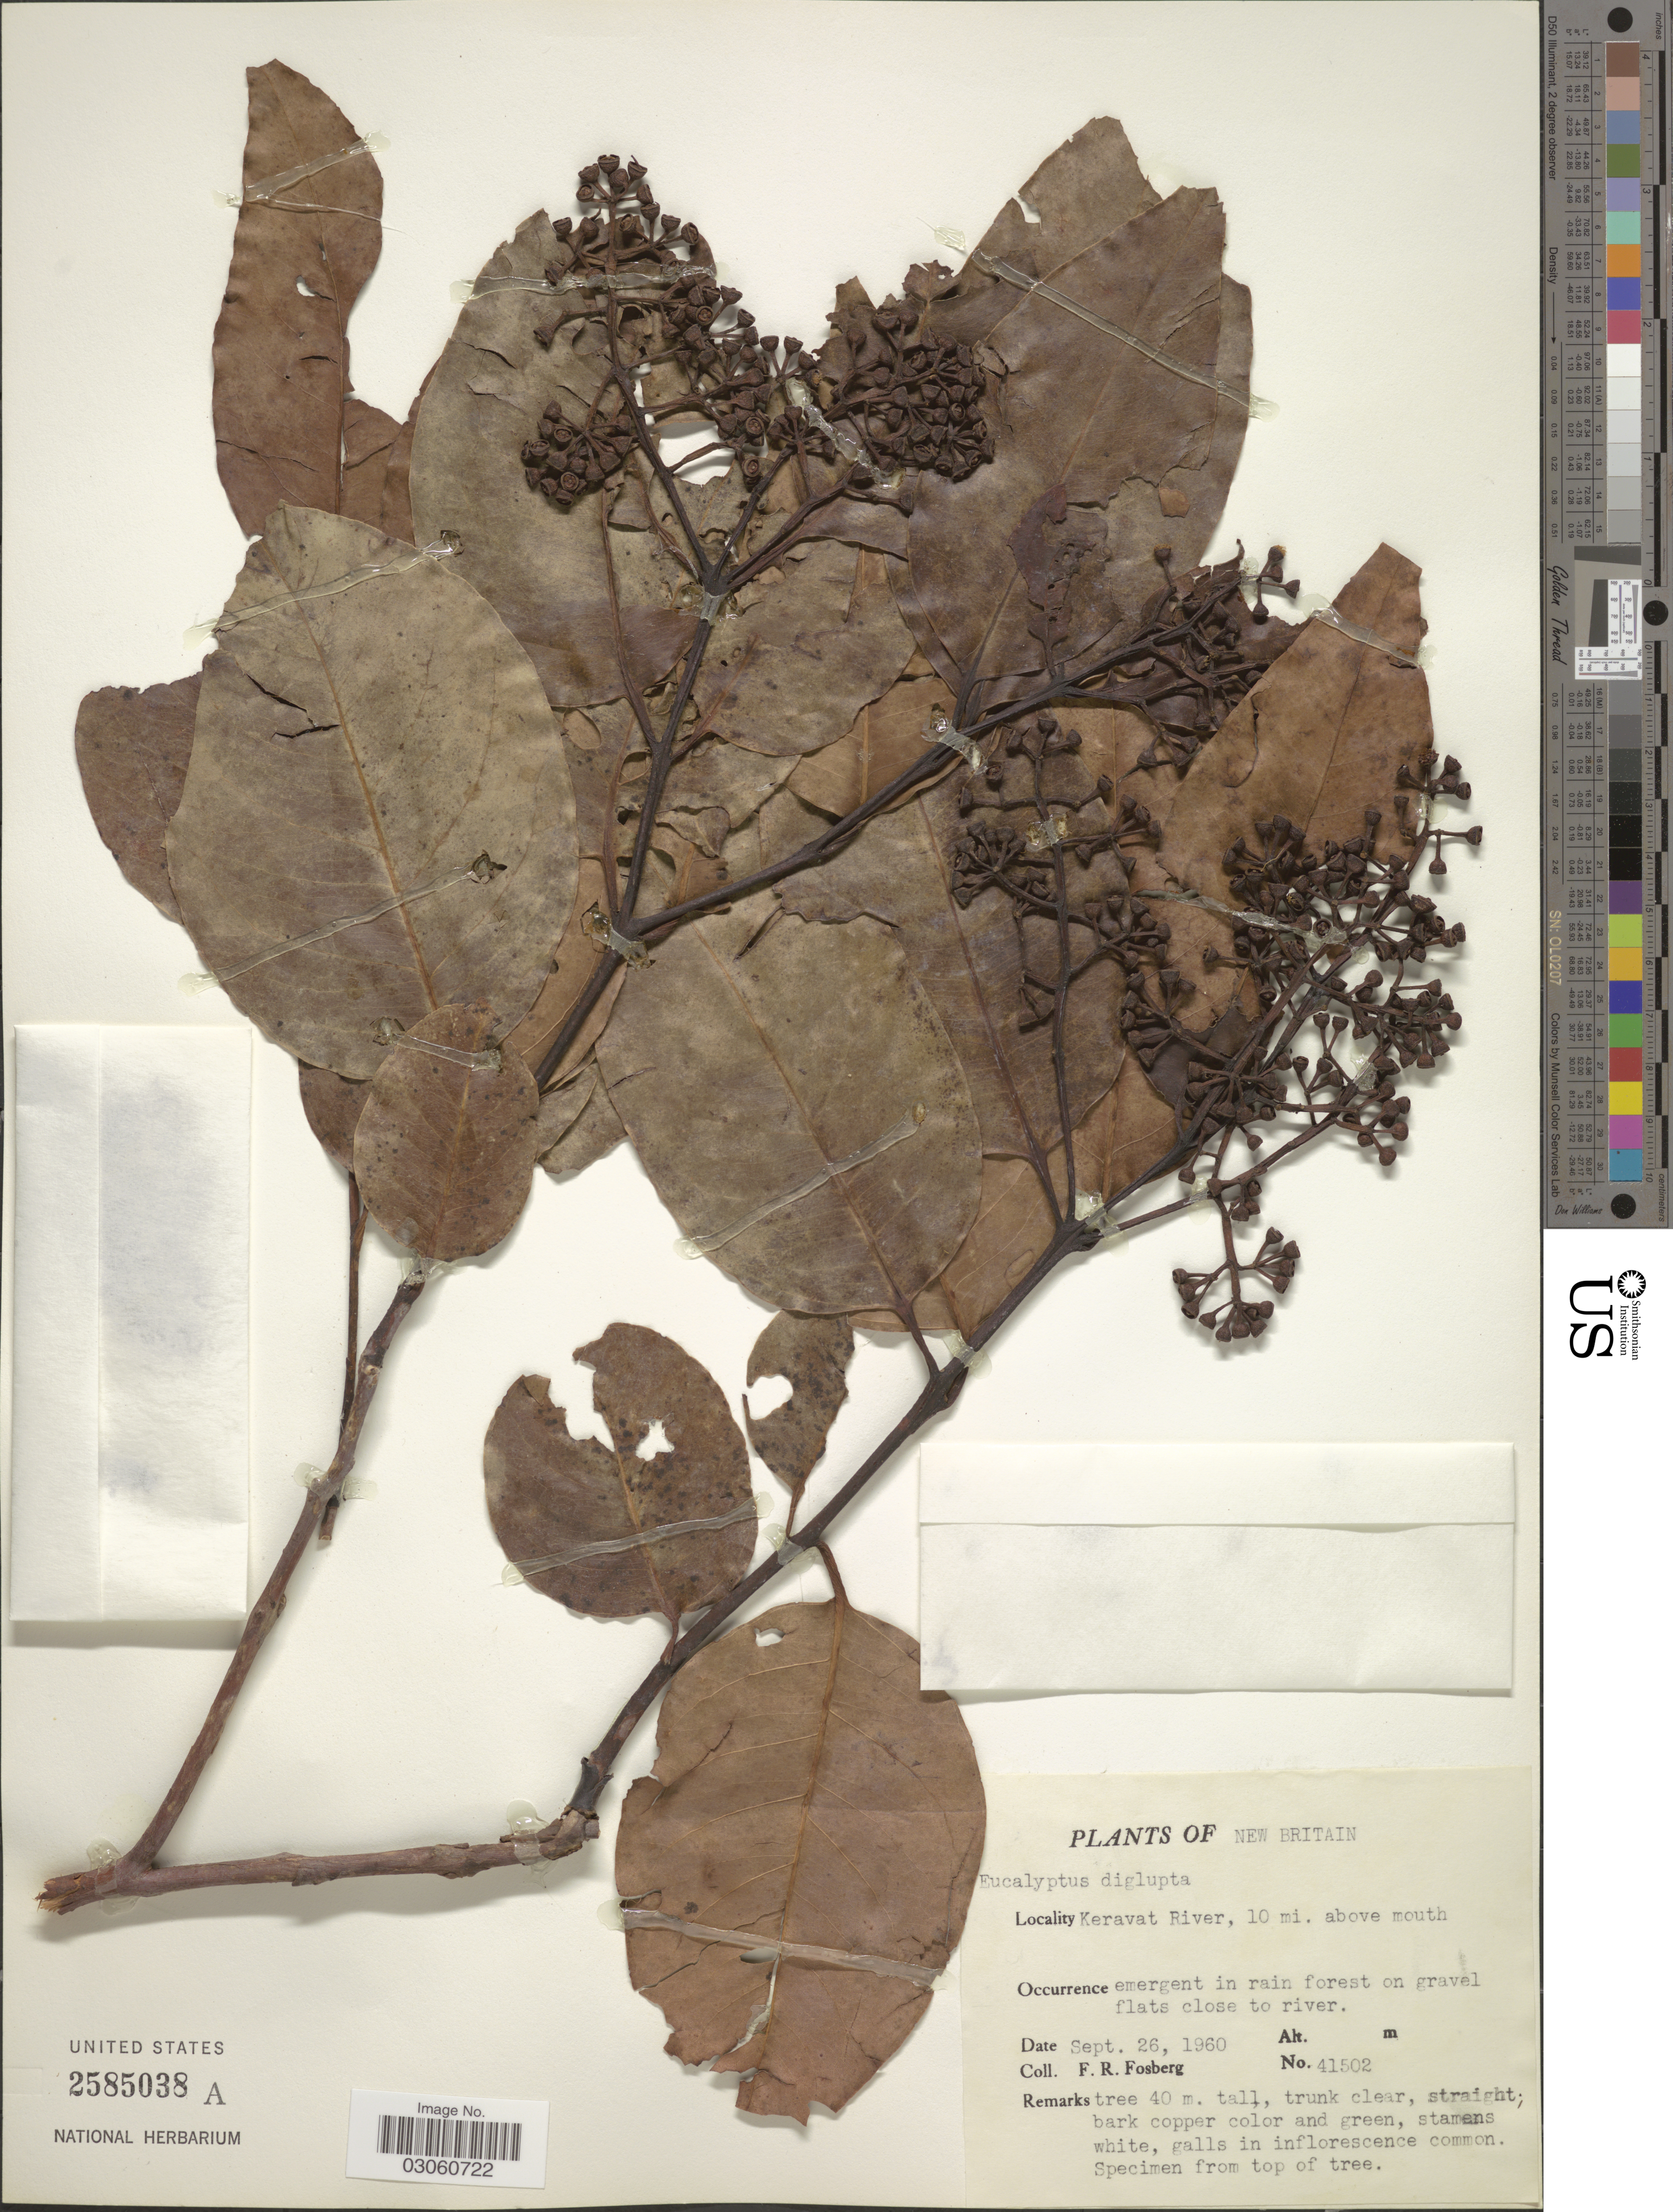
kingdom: Plantae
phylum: Tracheophyta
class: Magnoliopsida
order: Myrtales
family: Myrtaceae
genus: Eucalyptus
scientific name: Eucalyptus deglupta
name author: Blume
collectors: F. R. Fosberg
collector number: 41502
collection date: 1960-09-26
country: Papua New Guinea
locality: New Britain. Keravat River, 10 mi. above mouth.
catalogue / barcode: US 2585038A